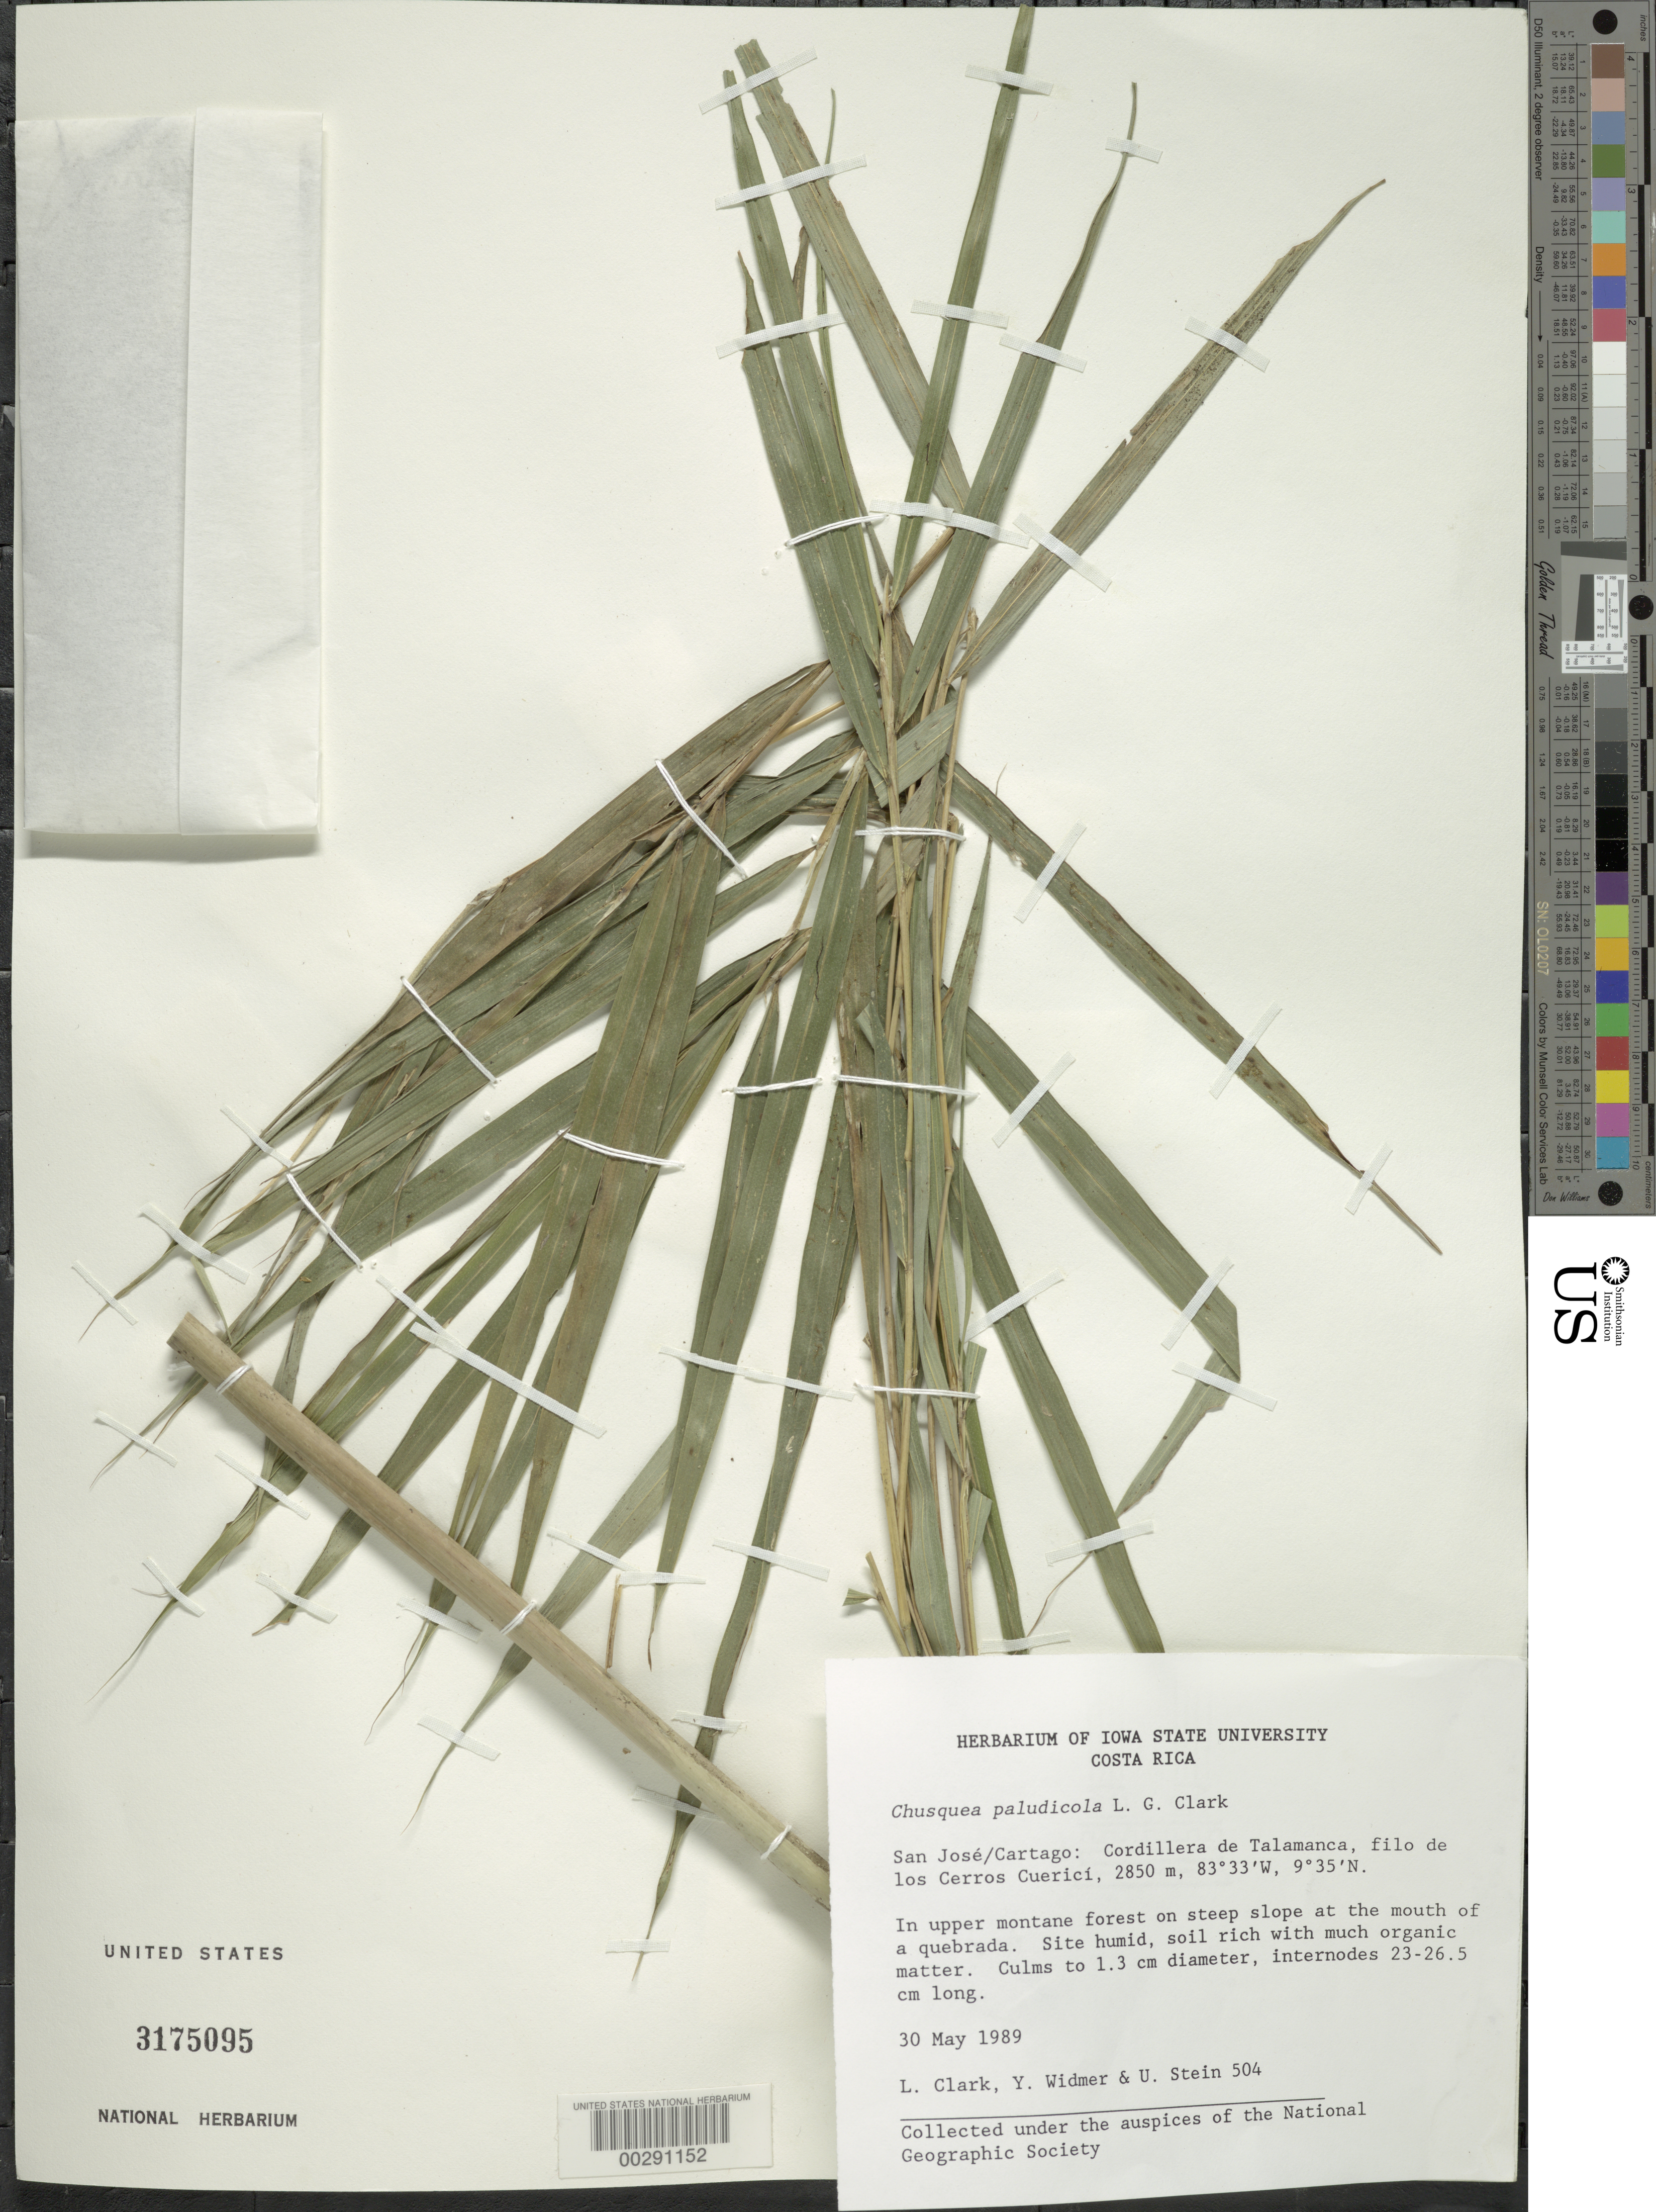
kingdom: Plantae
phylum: Tracheophyta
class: Liliopsida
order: Poales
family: Poaceae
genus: Chusquea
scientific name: Chusquea paludicola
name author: L.G. Clark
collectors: L. G. Clark, Y. Widmer & U. Stein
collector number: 504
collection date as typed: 30 May 1989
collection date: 1989-05-30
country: Costa Rica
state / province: Cartago / San José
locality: Cordillera de Talamanca, edge of the Cerros Cuerici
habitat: Upper montane forest on steep slope at mouth of quebrada; humid; soil rich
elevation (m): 2850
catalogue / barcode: US 3175095